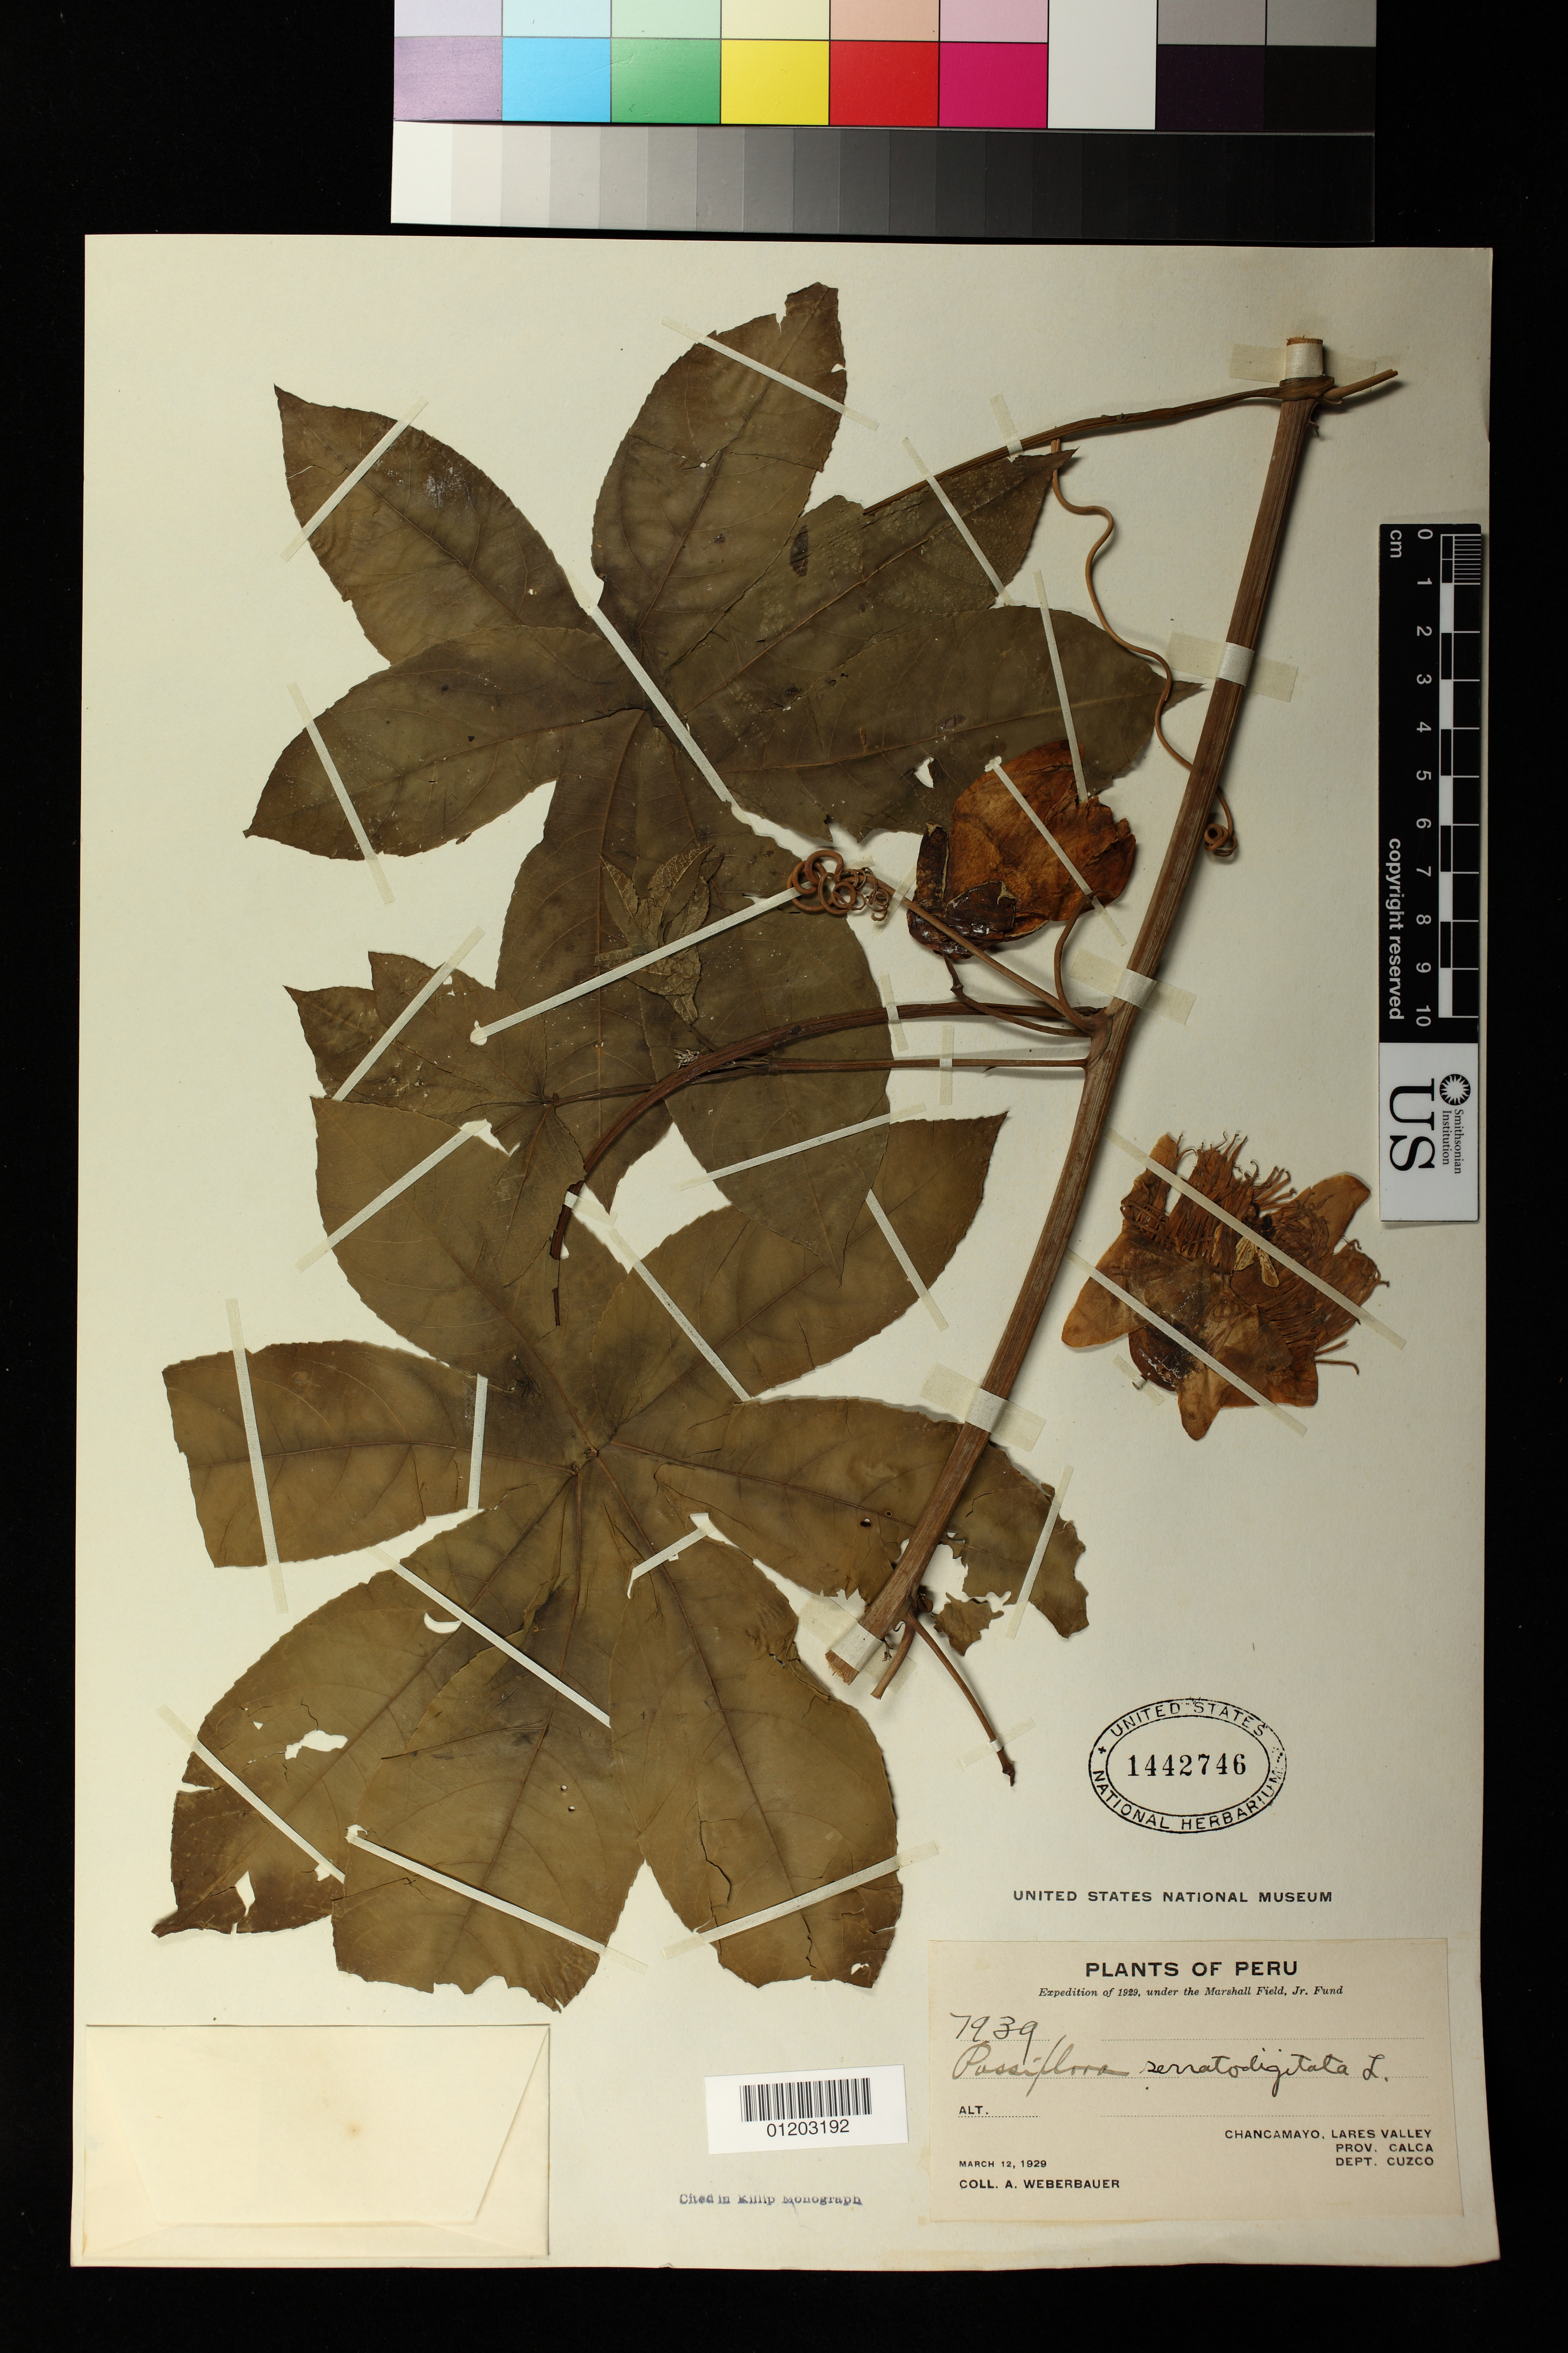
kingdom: Plantae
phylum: Tracheophyta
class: Magnoliopsida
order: Malpighiales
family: Passifloraceae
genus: Passiflora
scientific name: Passiflora serratodigitata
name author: L.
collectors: A. Weberbauer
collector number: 7939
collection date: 1929-03-12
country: Peru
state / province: Cusco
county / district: Calca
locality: Chancamayo, Lares Valley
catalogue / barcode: US 1442746